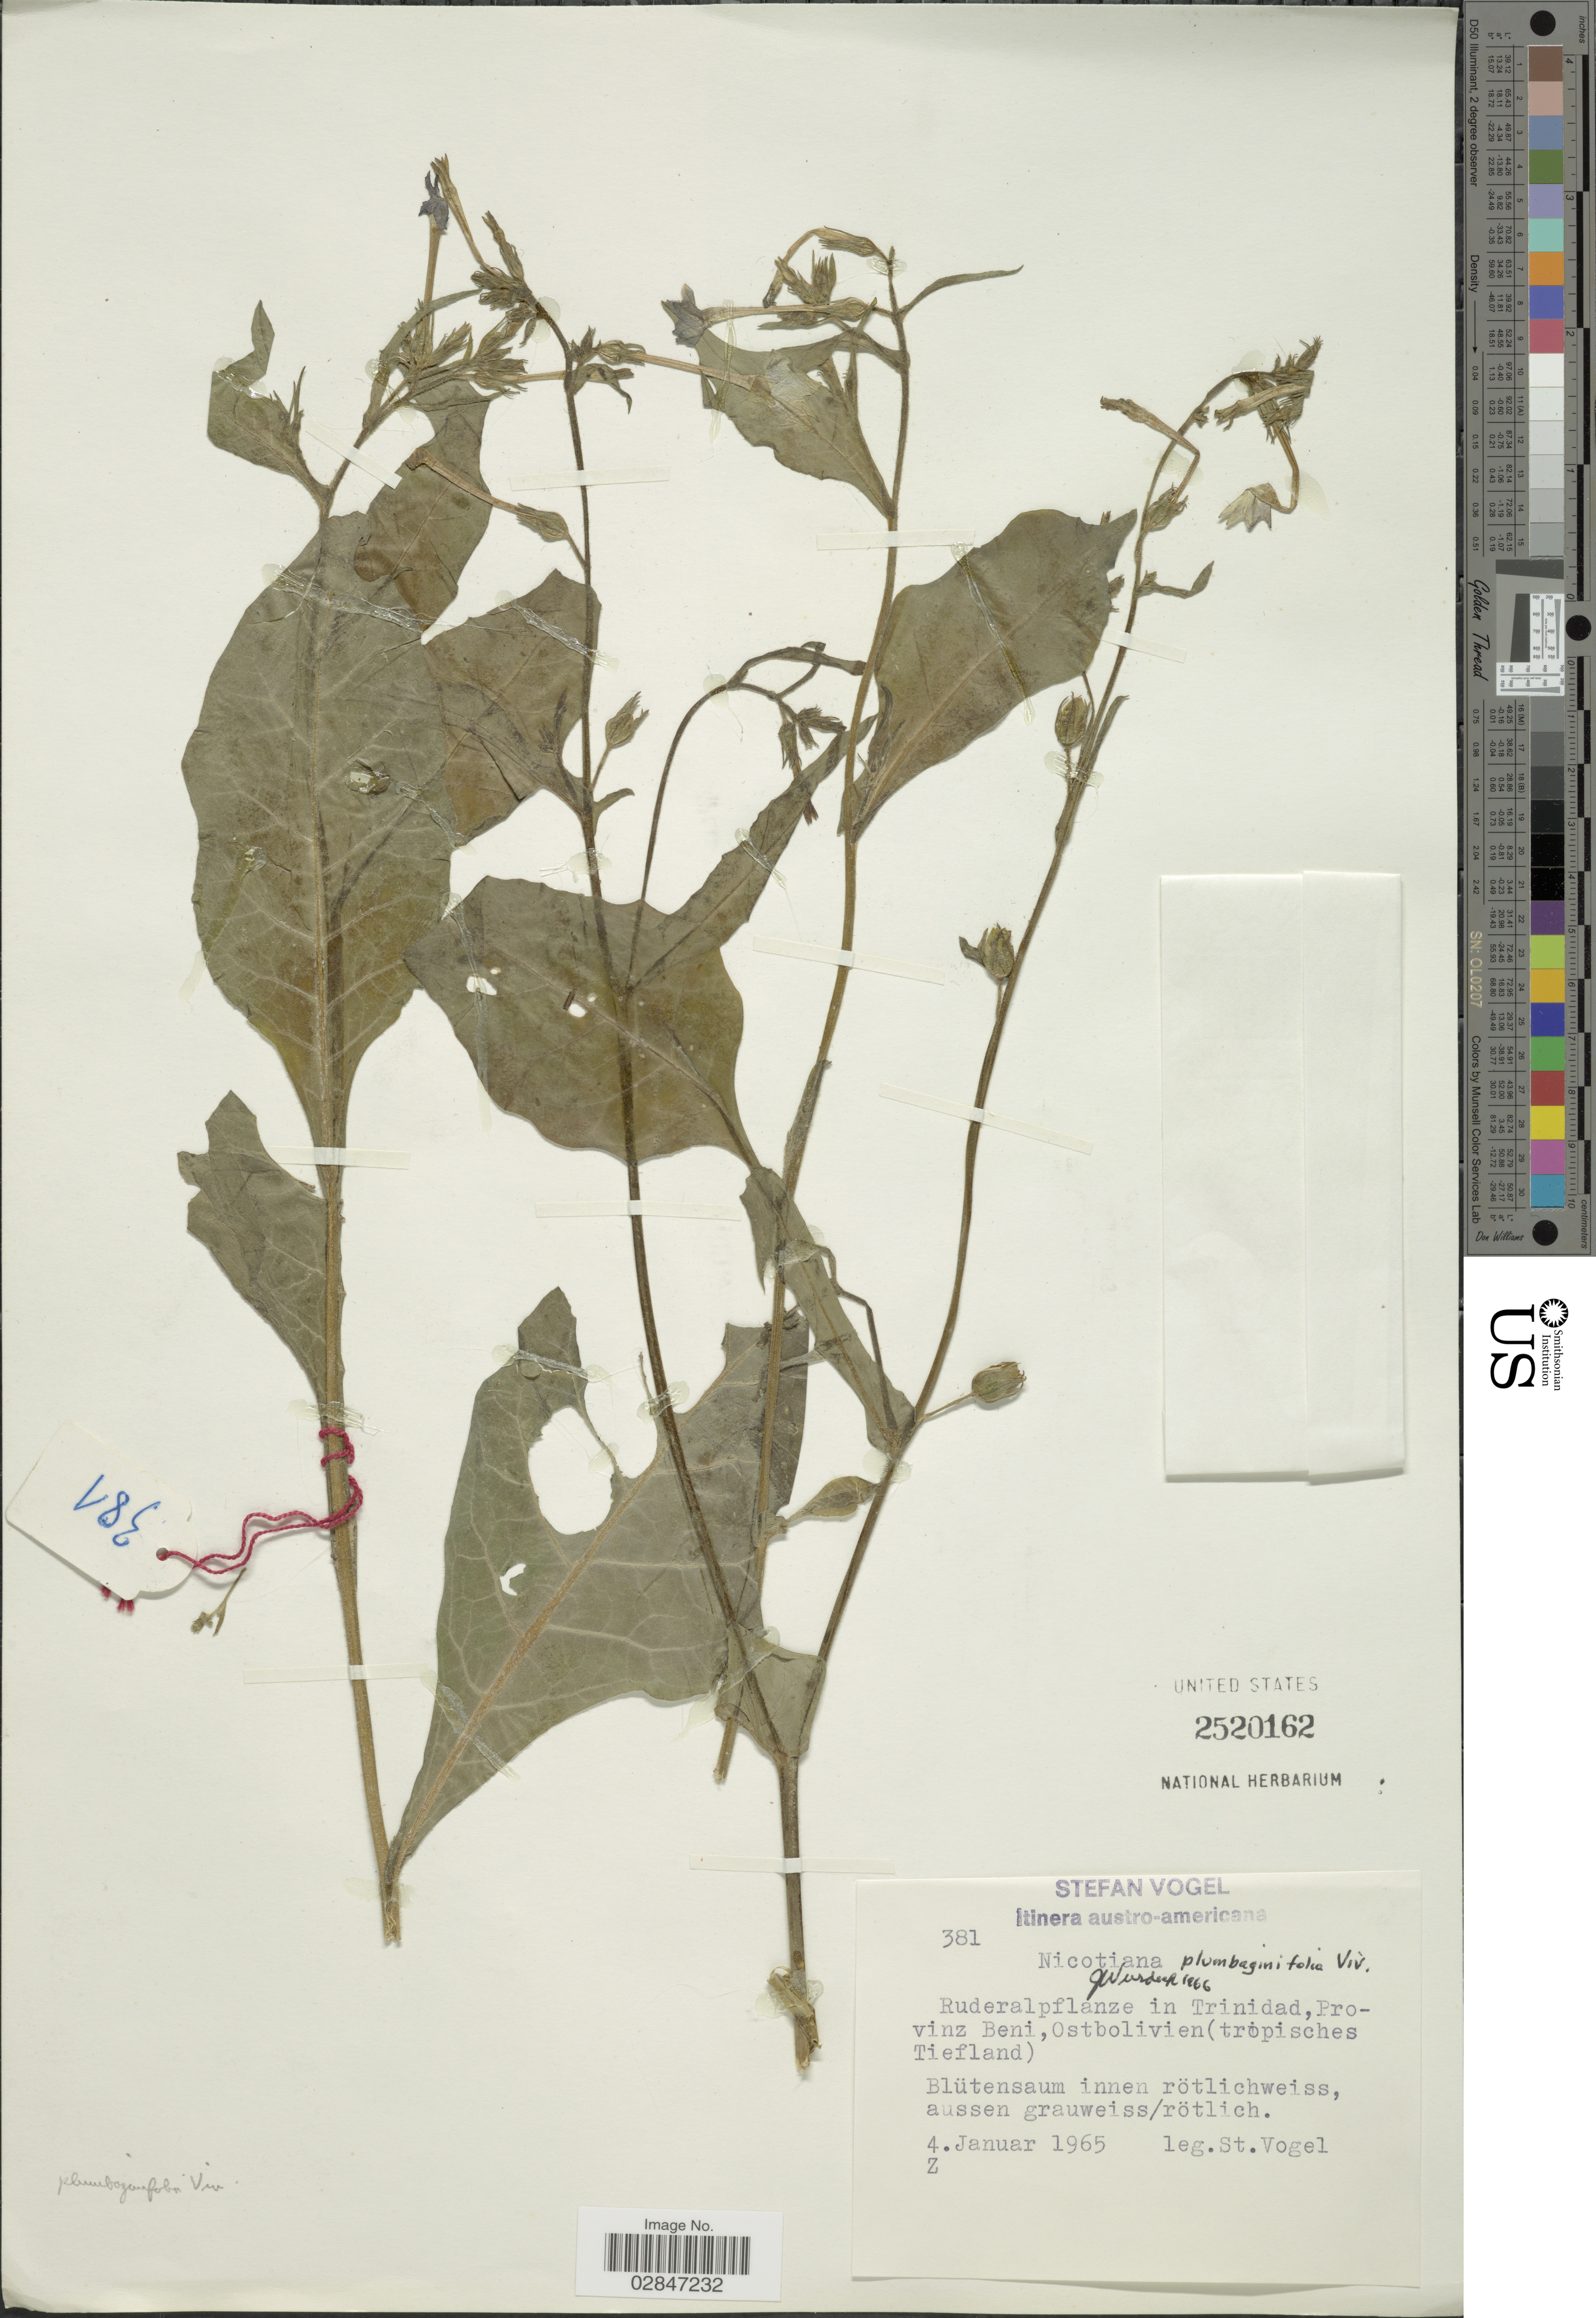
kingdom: Plantae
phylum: Tracheophyta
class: Magnoliopsida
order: Solanales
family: Solanaceae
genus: Nicotiana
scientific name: Nicotiana plumbaginifolia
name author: Viv.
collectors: S. Vogel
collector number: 381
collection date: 1965-01-04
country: Bolivia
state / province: Beni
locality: Ruderalpflanze in Trinidad, Provinz Beni, Ostbolivien. Itinera austro-americana.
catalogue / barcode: US 2520162